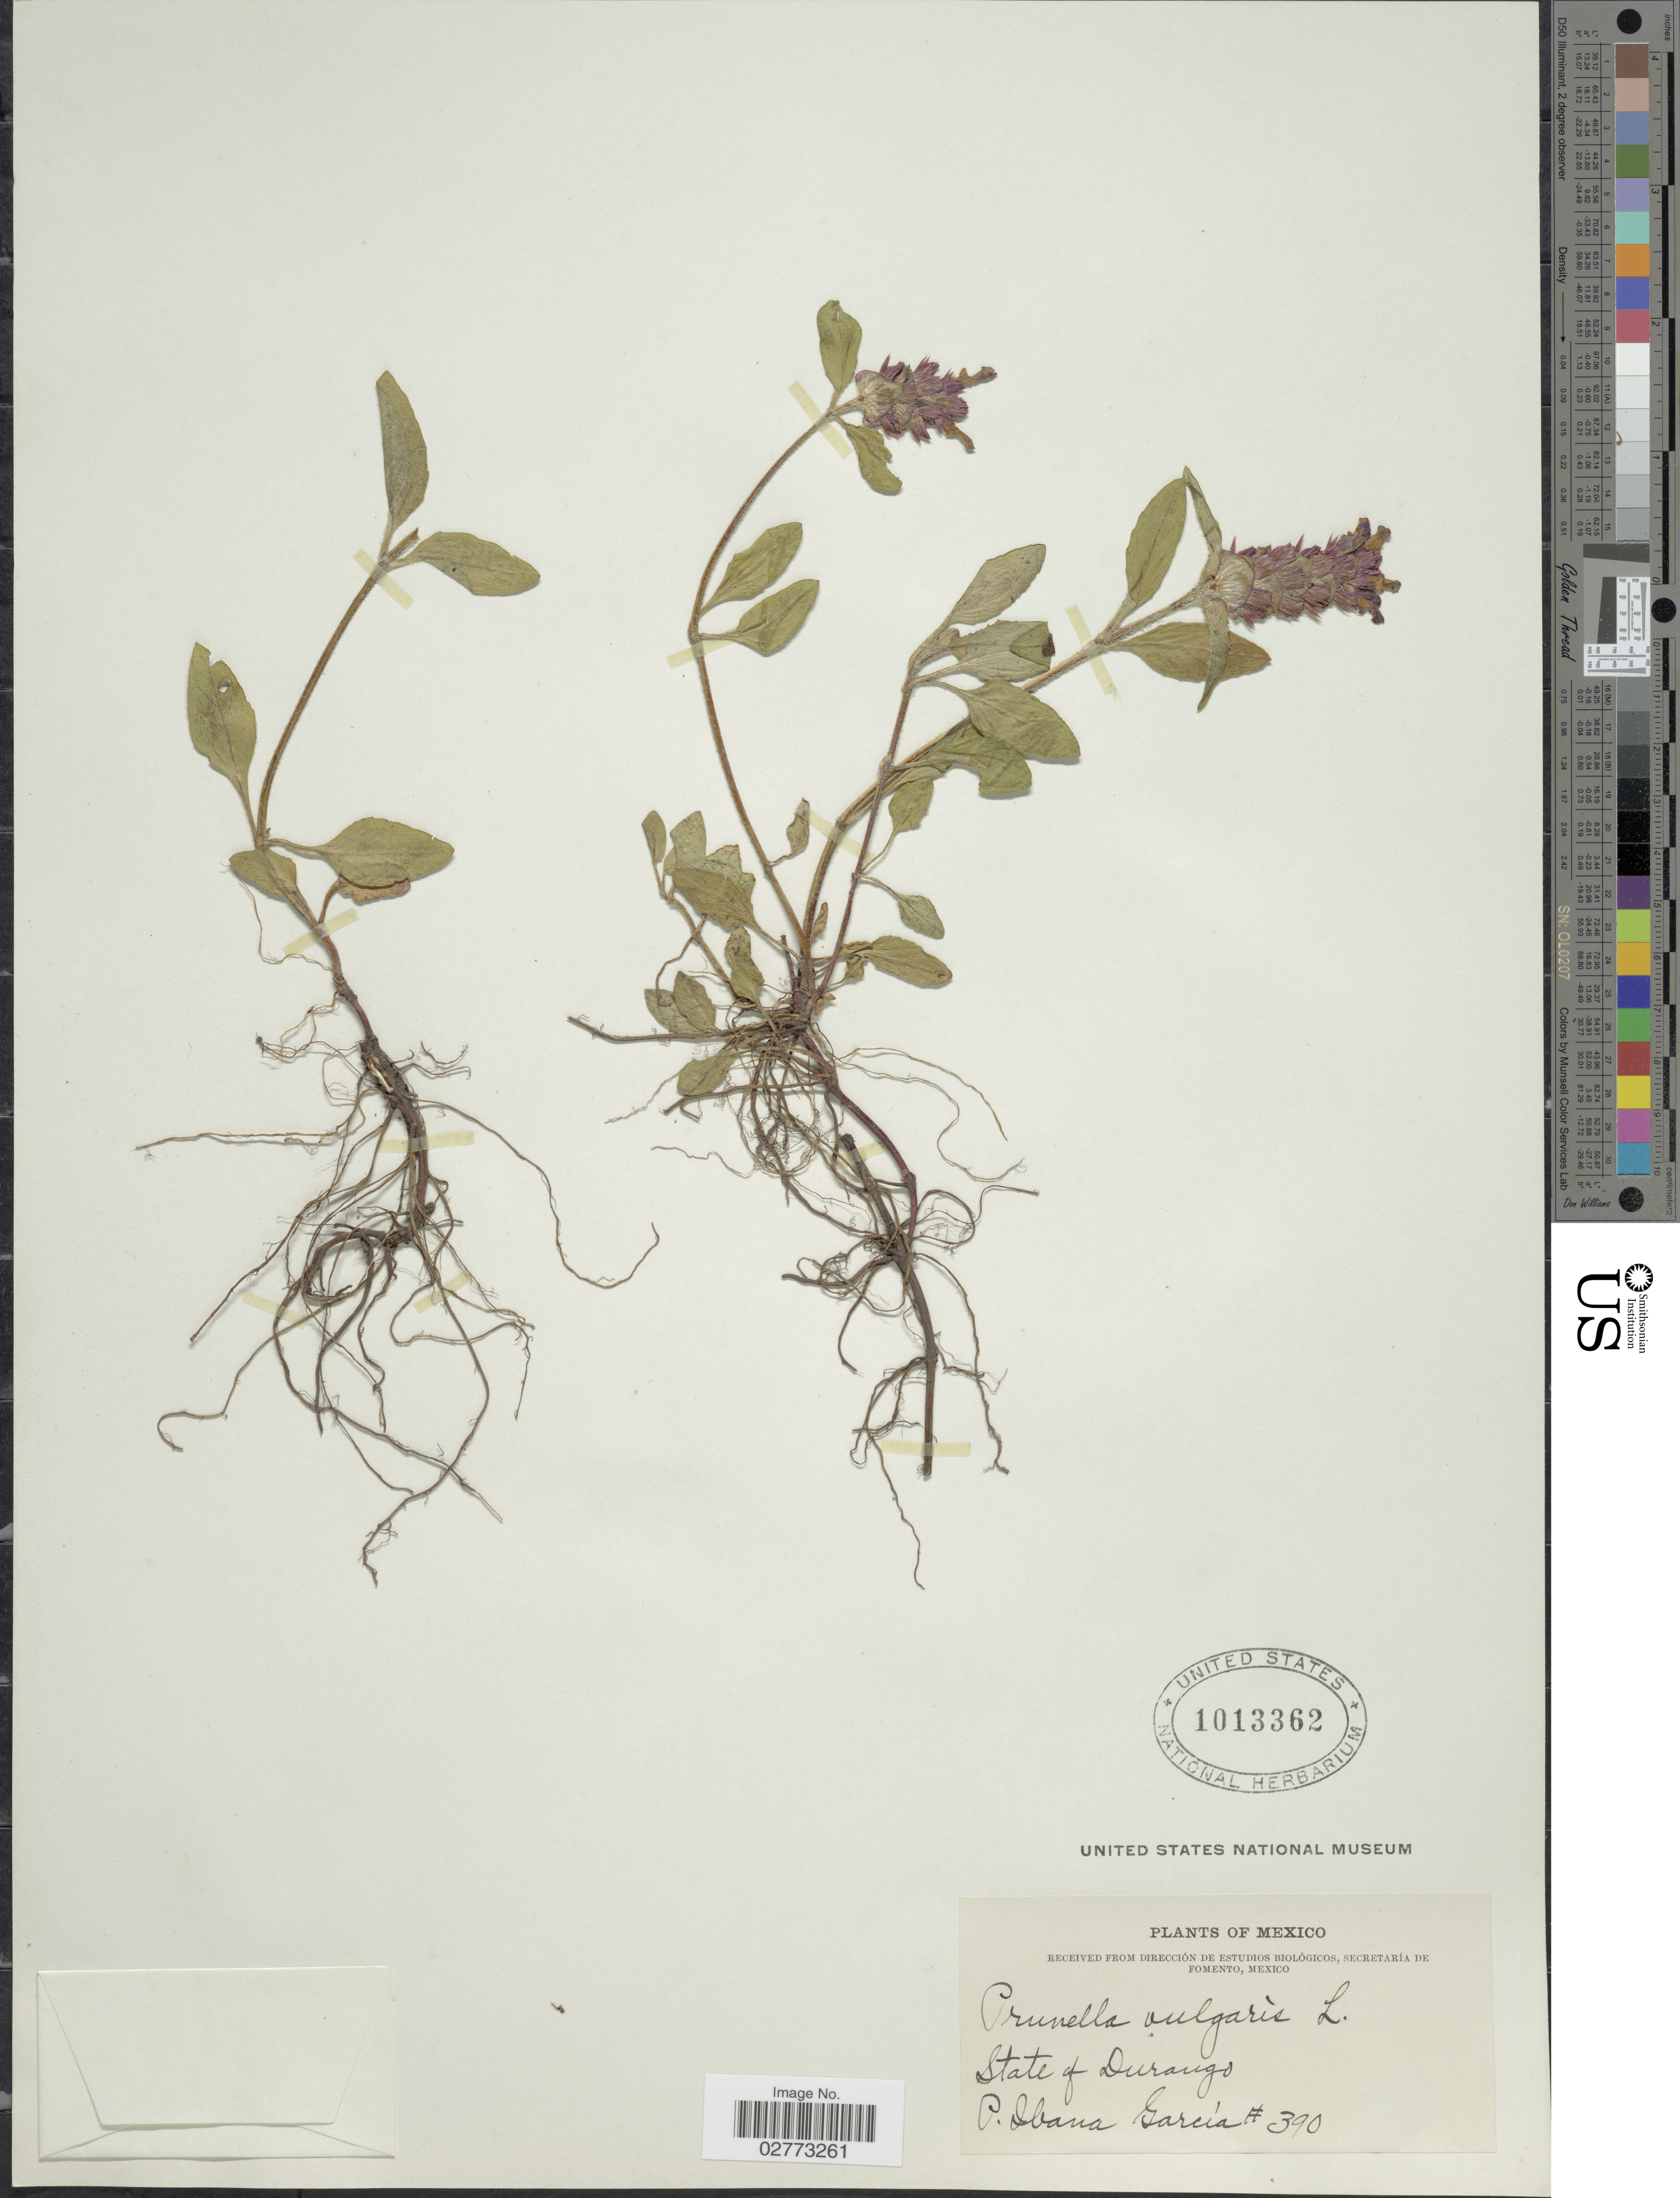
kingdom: Plantae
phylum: Tracheophyta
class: Magnoliopsida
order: Lamiales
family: Lamiaceae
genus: Prunella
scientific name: Prunella vulgaris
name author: L.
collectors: P. I. Garcia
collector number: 390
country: Mexico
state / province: Durango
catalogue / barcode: US 1013362